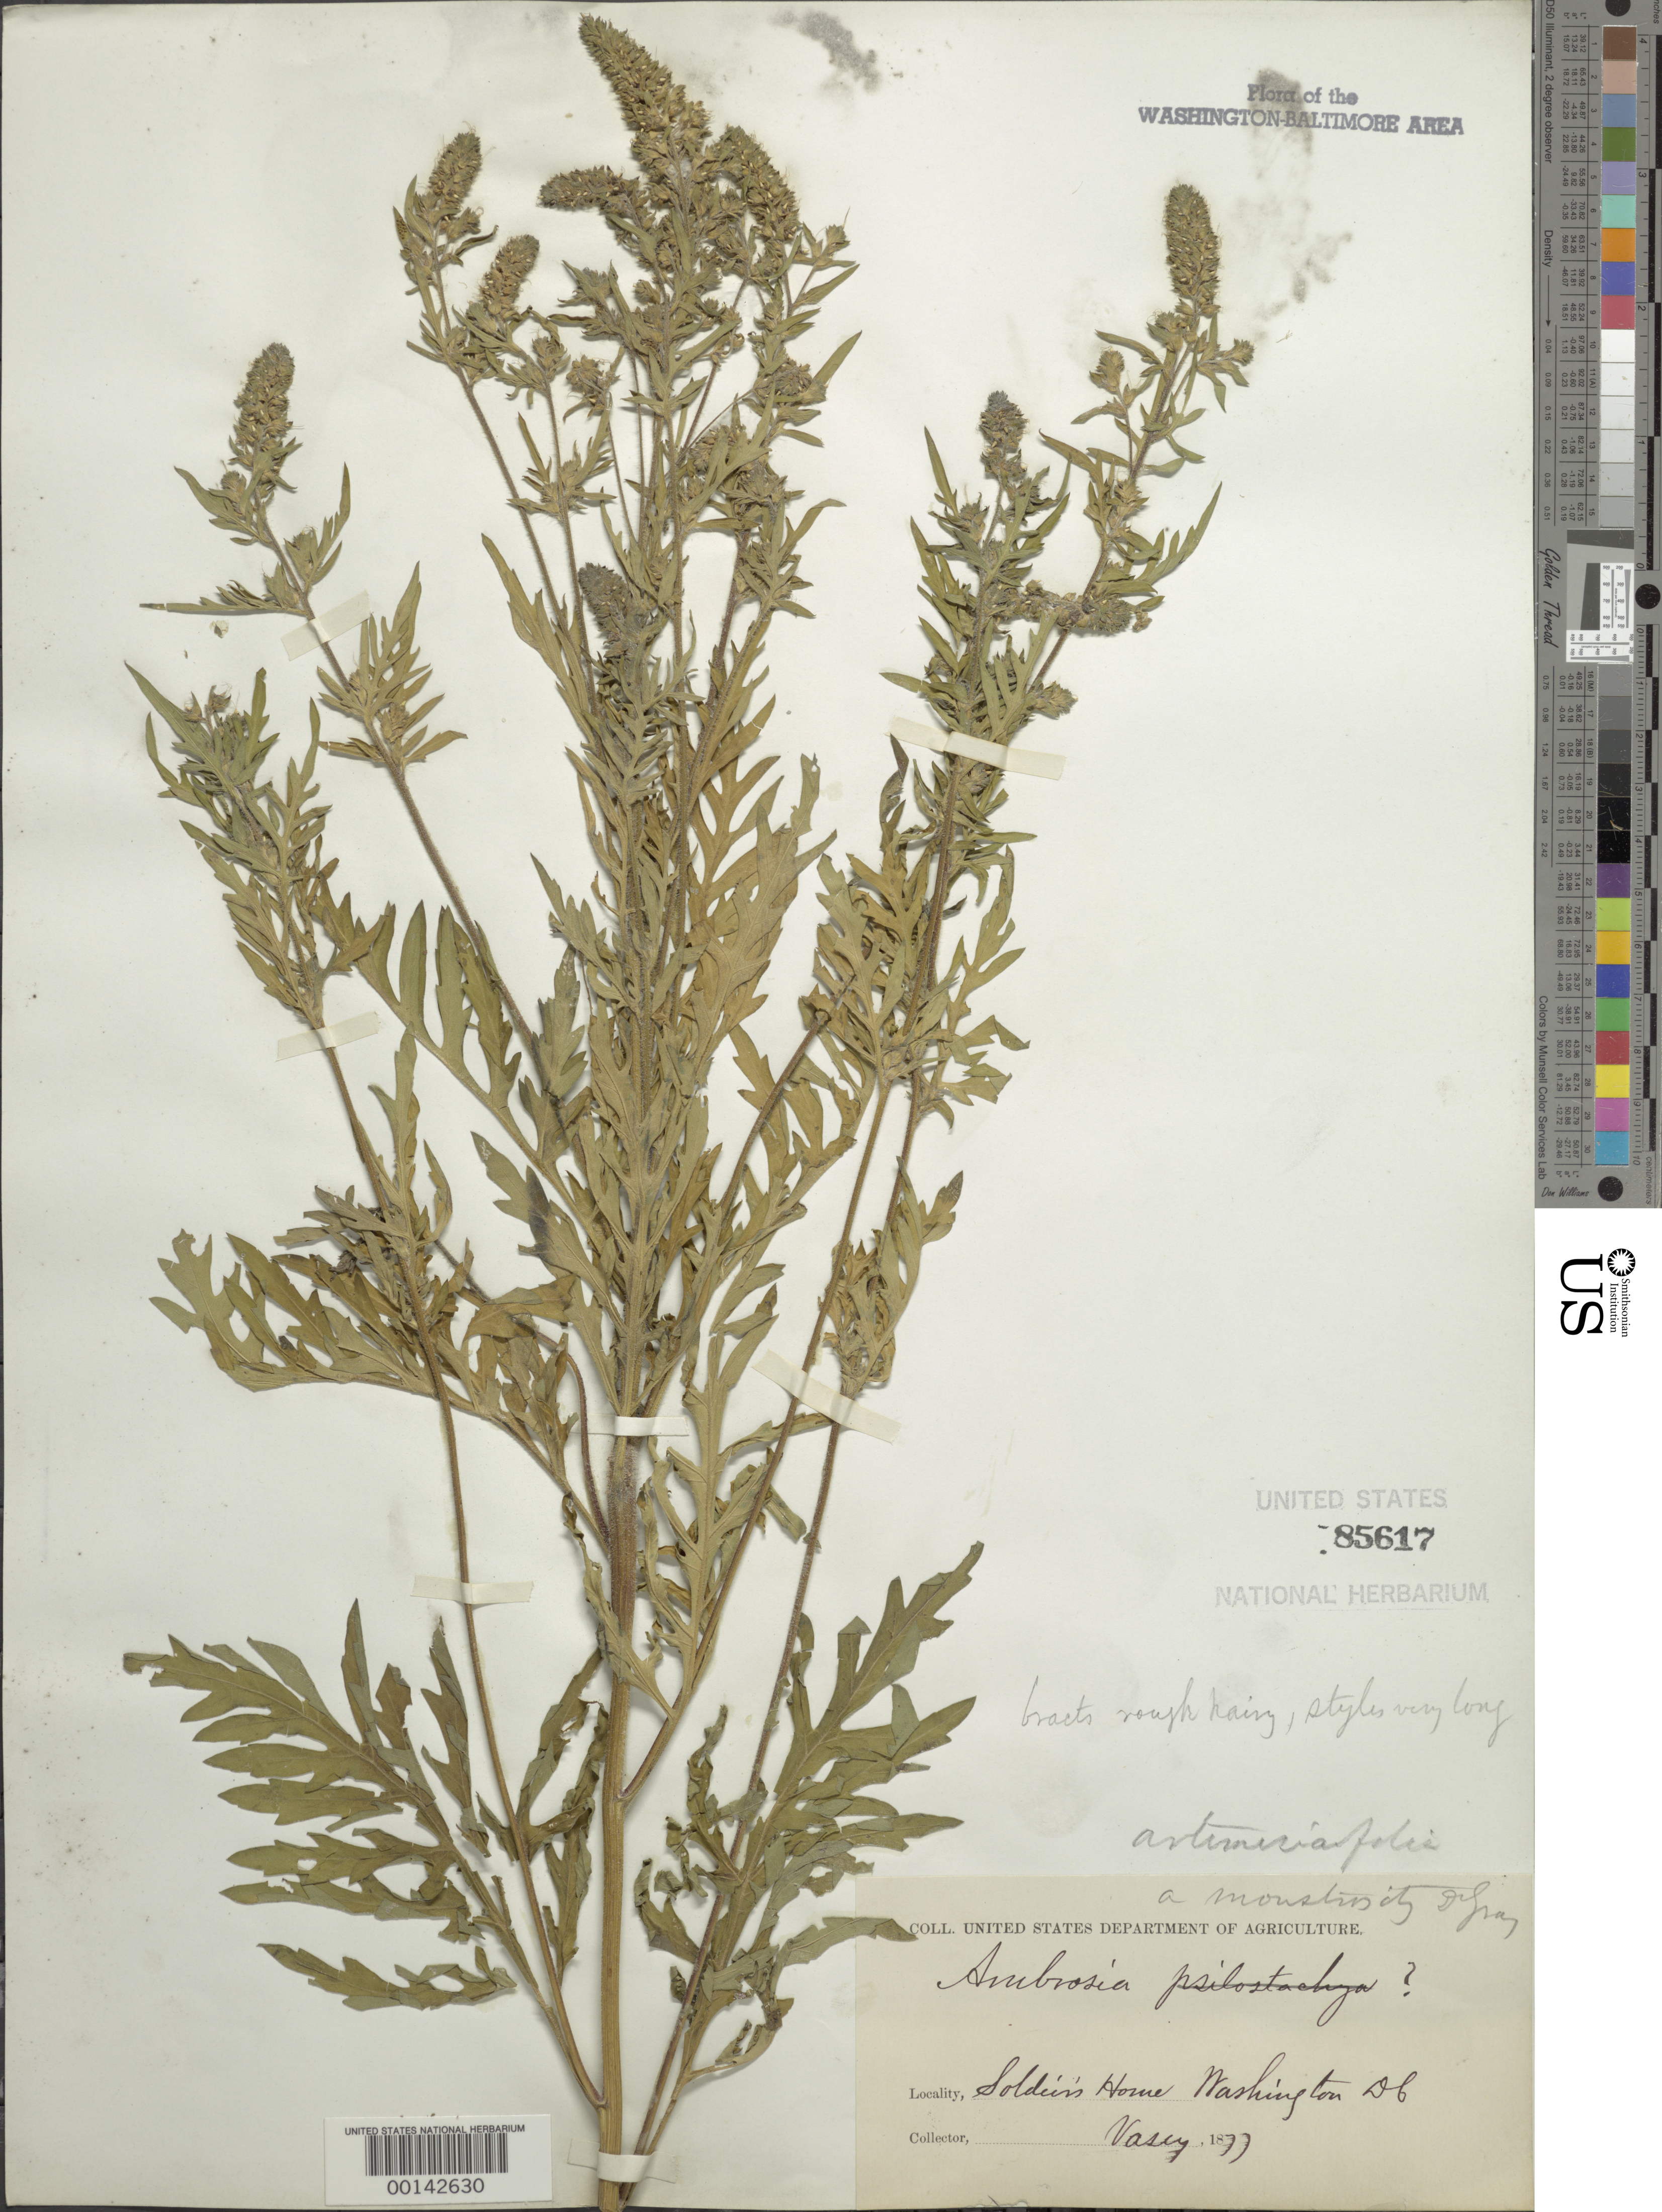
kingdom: Plantae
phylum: Tracheophyta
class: Magnoliopsida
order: Asterales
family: Asteraceae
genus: Ambrosia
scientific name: Ambrosia artemisiifolia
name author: L.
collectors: G. Vasey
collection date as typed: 1877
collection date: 1877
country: United States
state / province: Virginia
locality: Soldiers Home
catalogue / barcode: US 85617